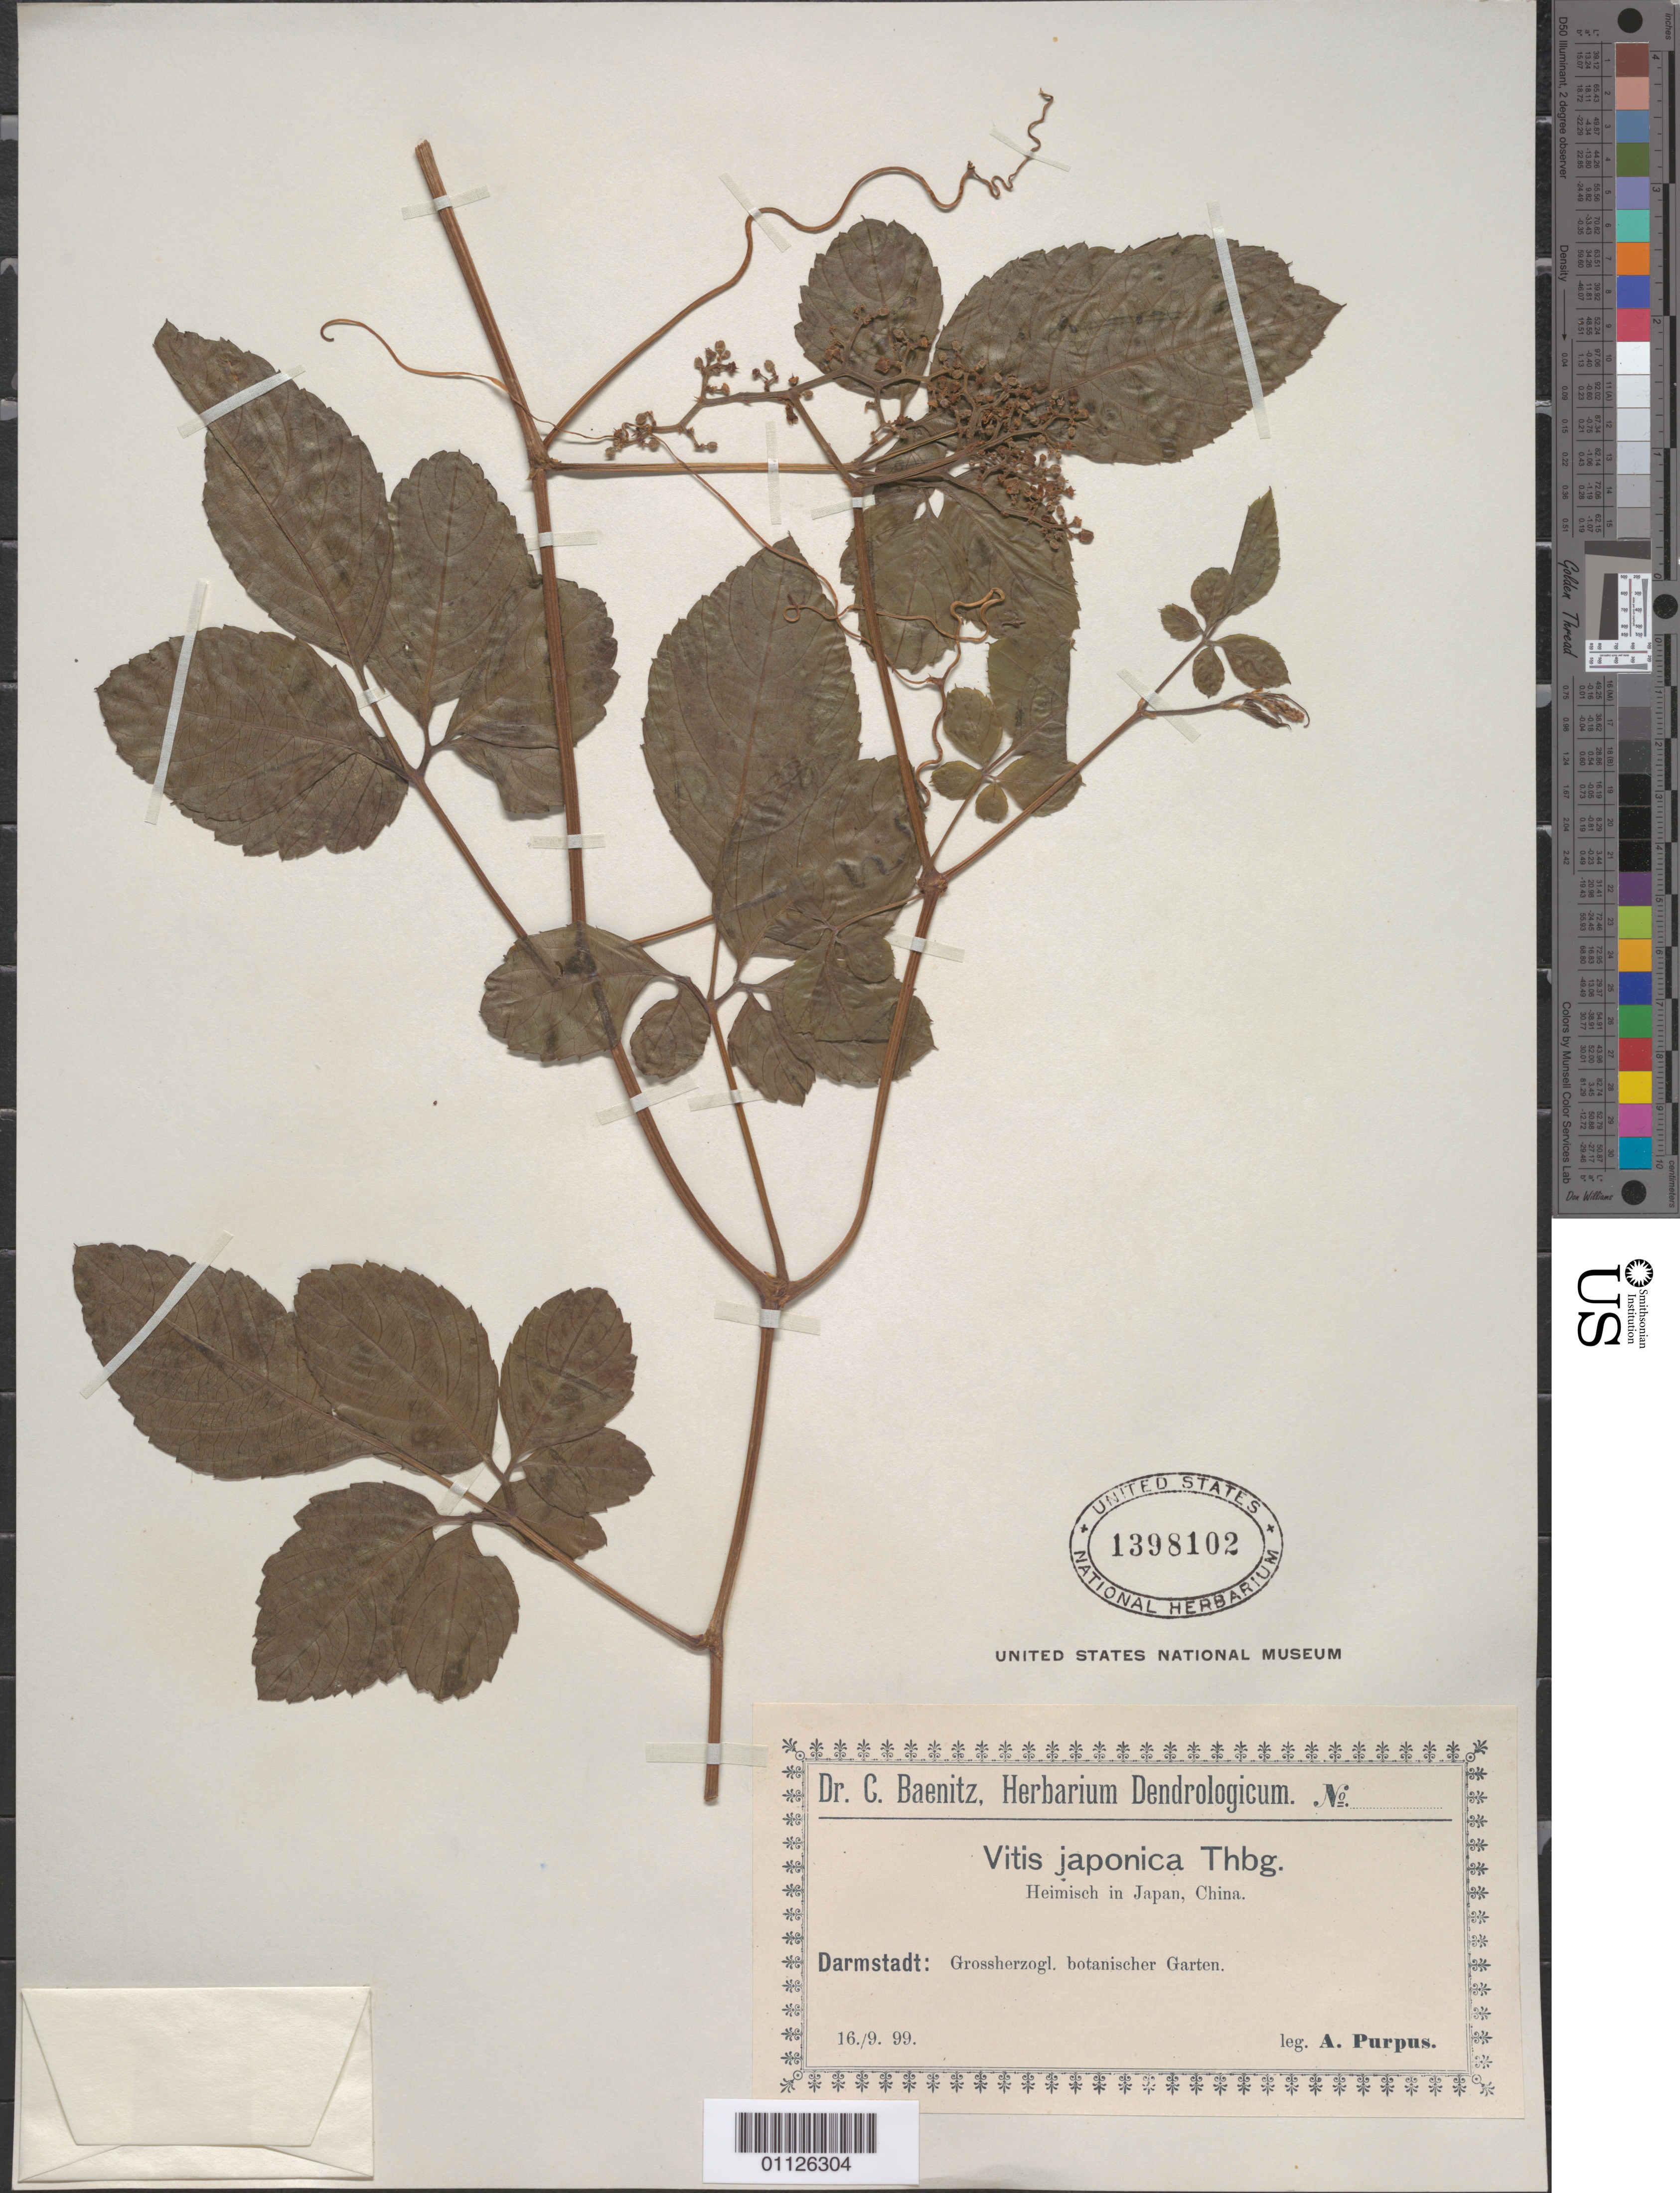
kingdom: Plantae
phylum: Tracheophyta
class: Magnoliopsida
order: Vitales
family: Vitaceae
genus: Causonis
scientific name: Causonis japonica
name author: (Thunb.) Raf.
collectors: J. A. Purpus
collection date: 1899-09-16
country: China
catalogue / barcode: US 1398102